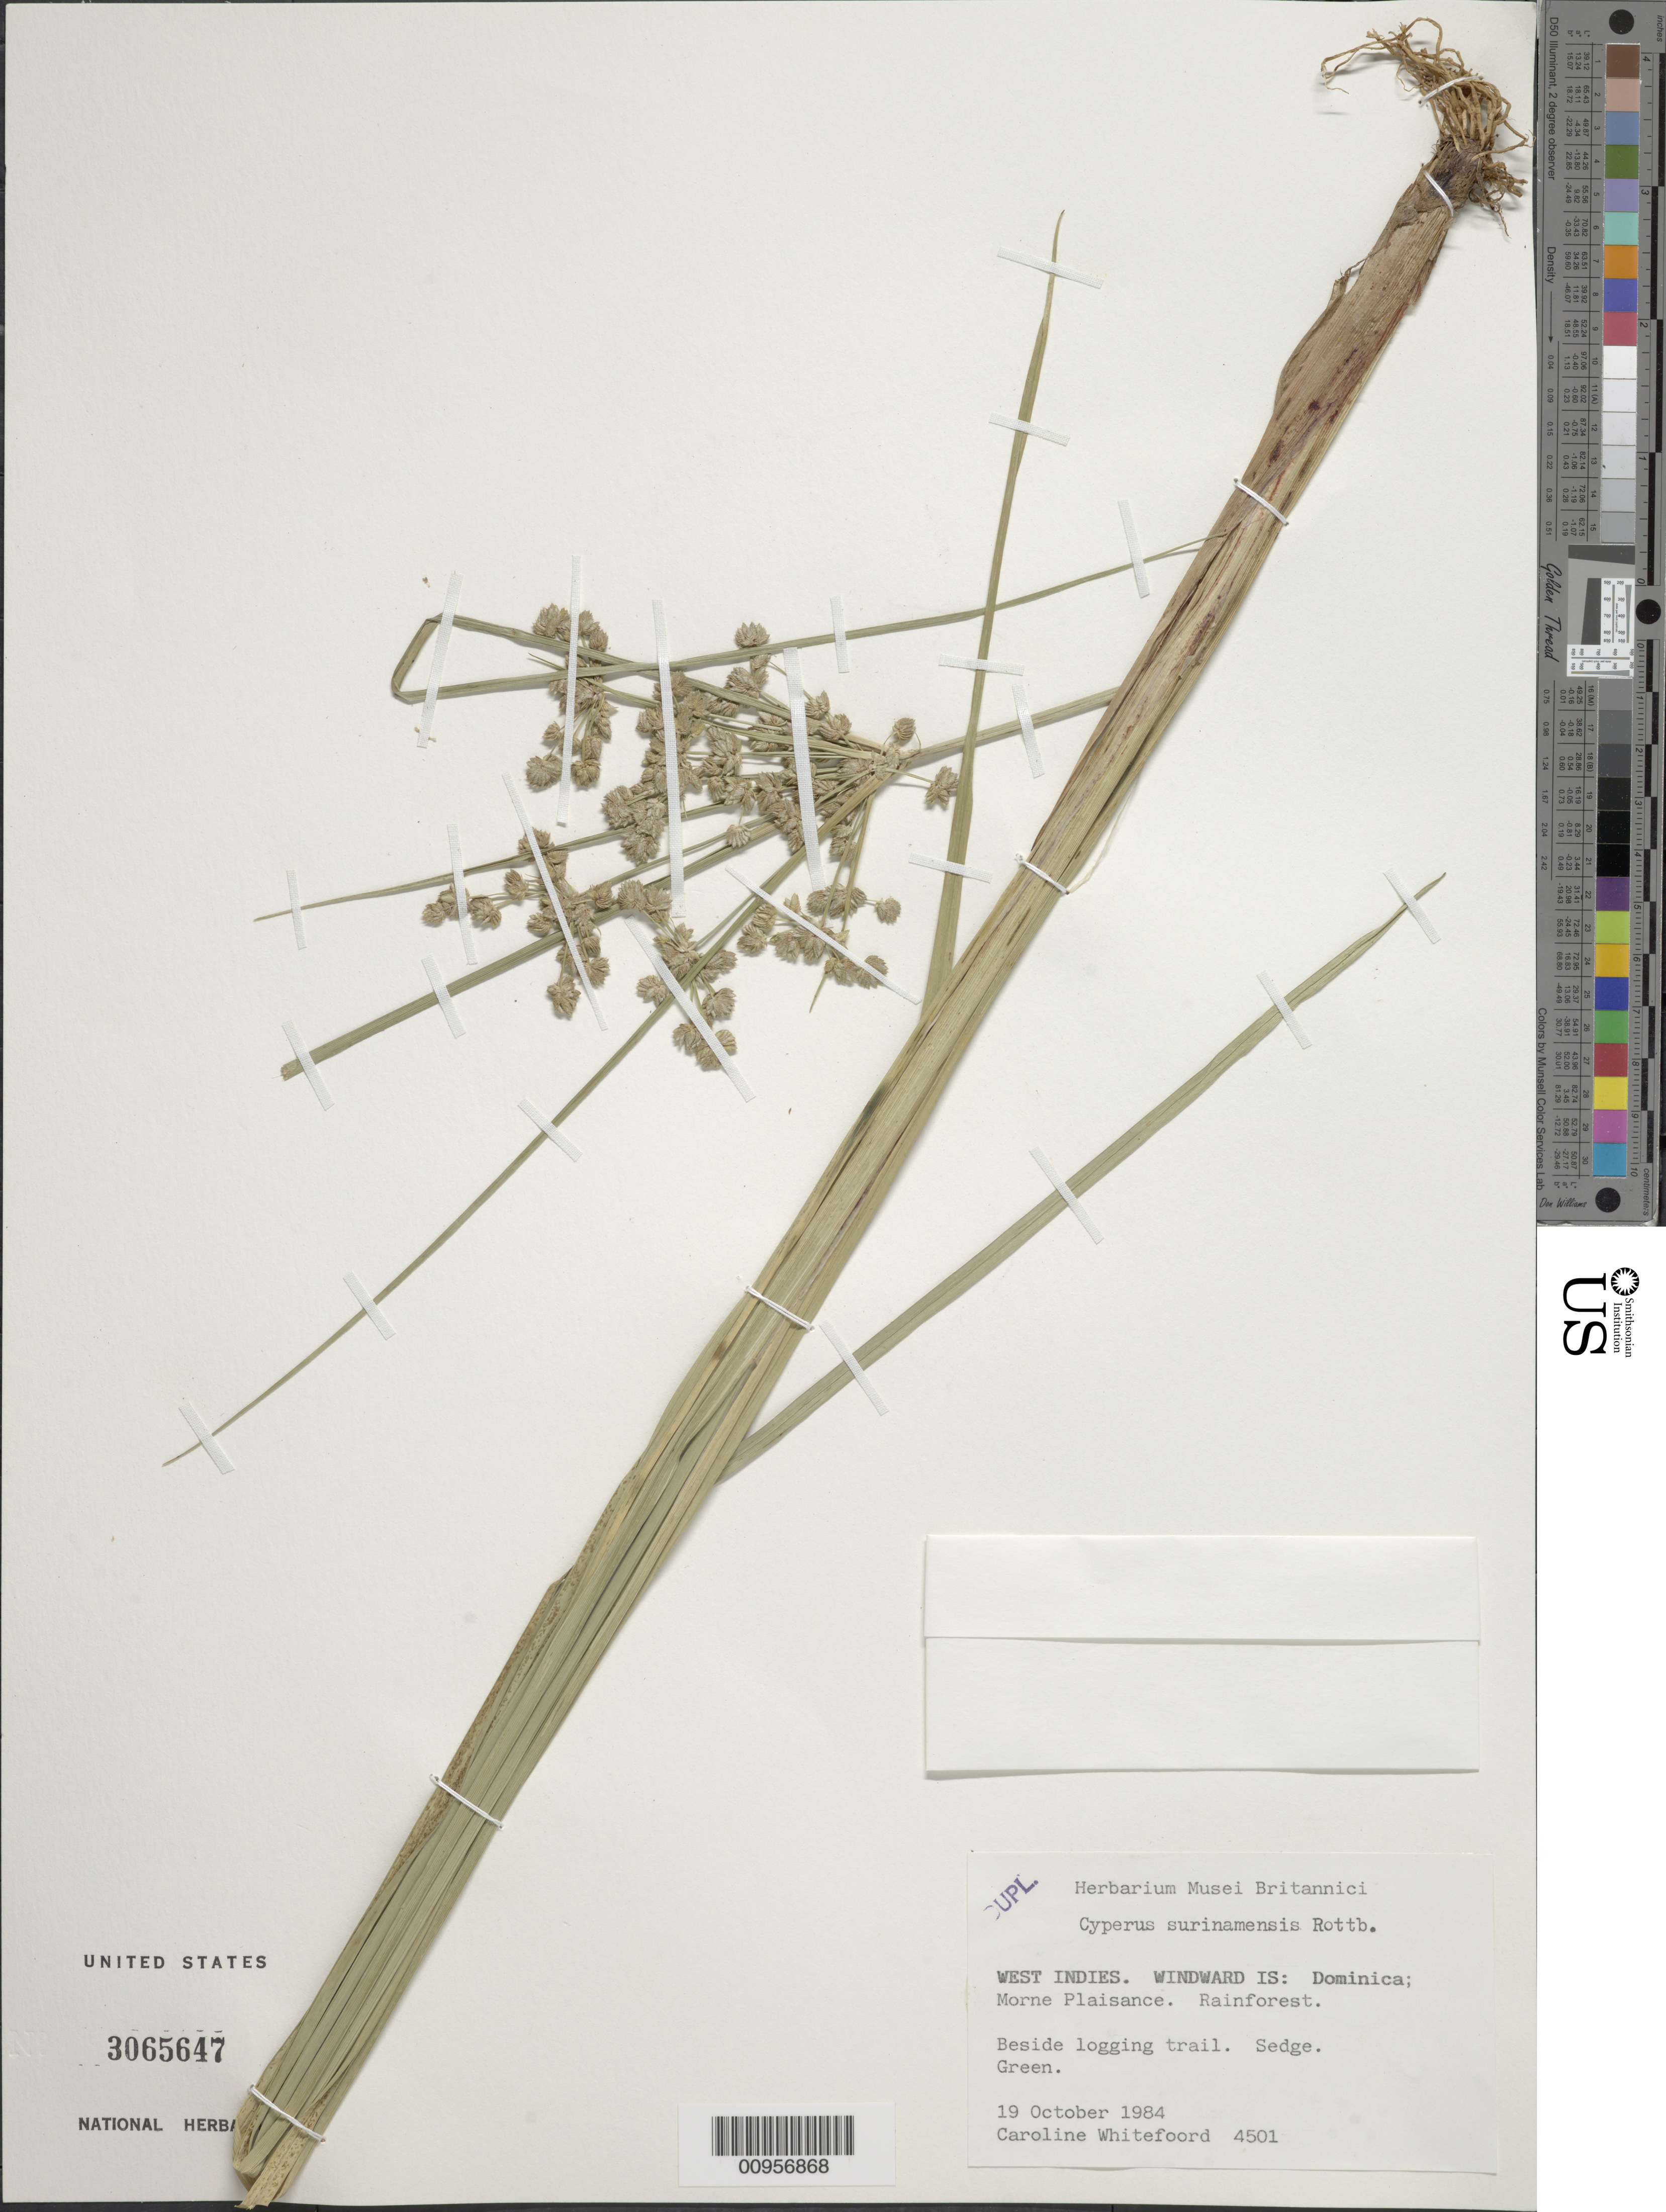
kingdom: Plantae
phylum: Tracheophyta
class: Liliopsida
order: Poales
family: Cyperaceae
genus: Cyperus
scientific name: Cyperus surinamensis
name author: Rottb.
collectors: C. Whitefoord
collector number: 4501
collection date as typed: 19 Oct 1984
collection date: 1984-10-19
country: Dominica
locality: Morne Plaisance, rainforest, beside logging trail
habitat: Beside logging trail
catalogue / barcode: US 3065647